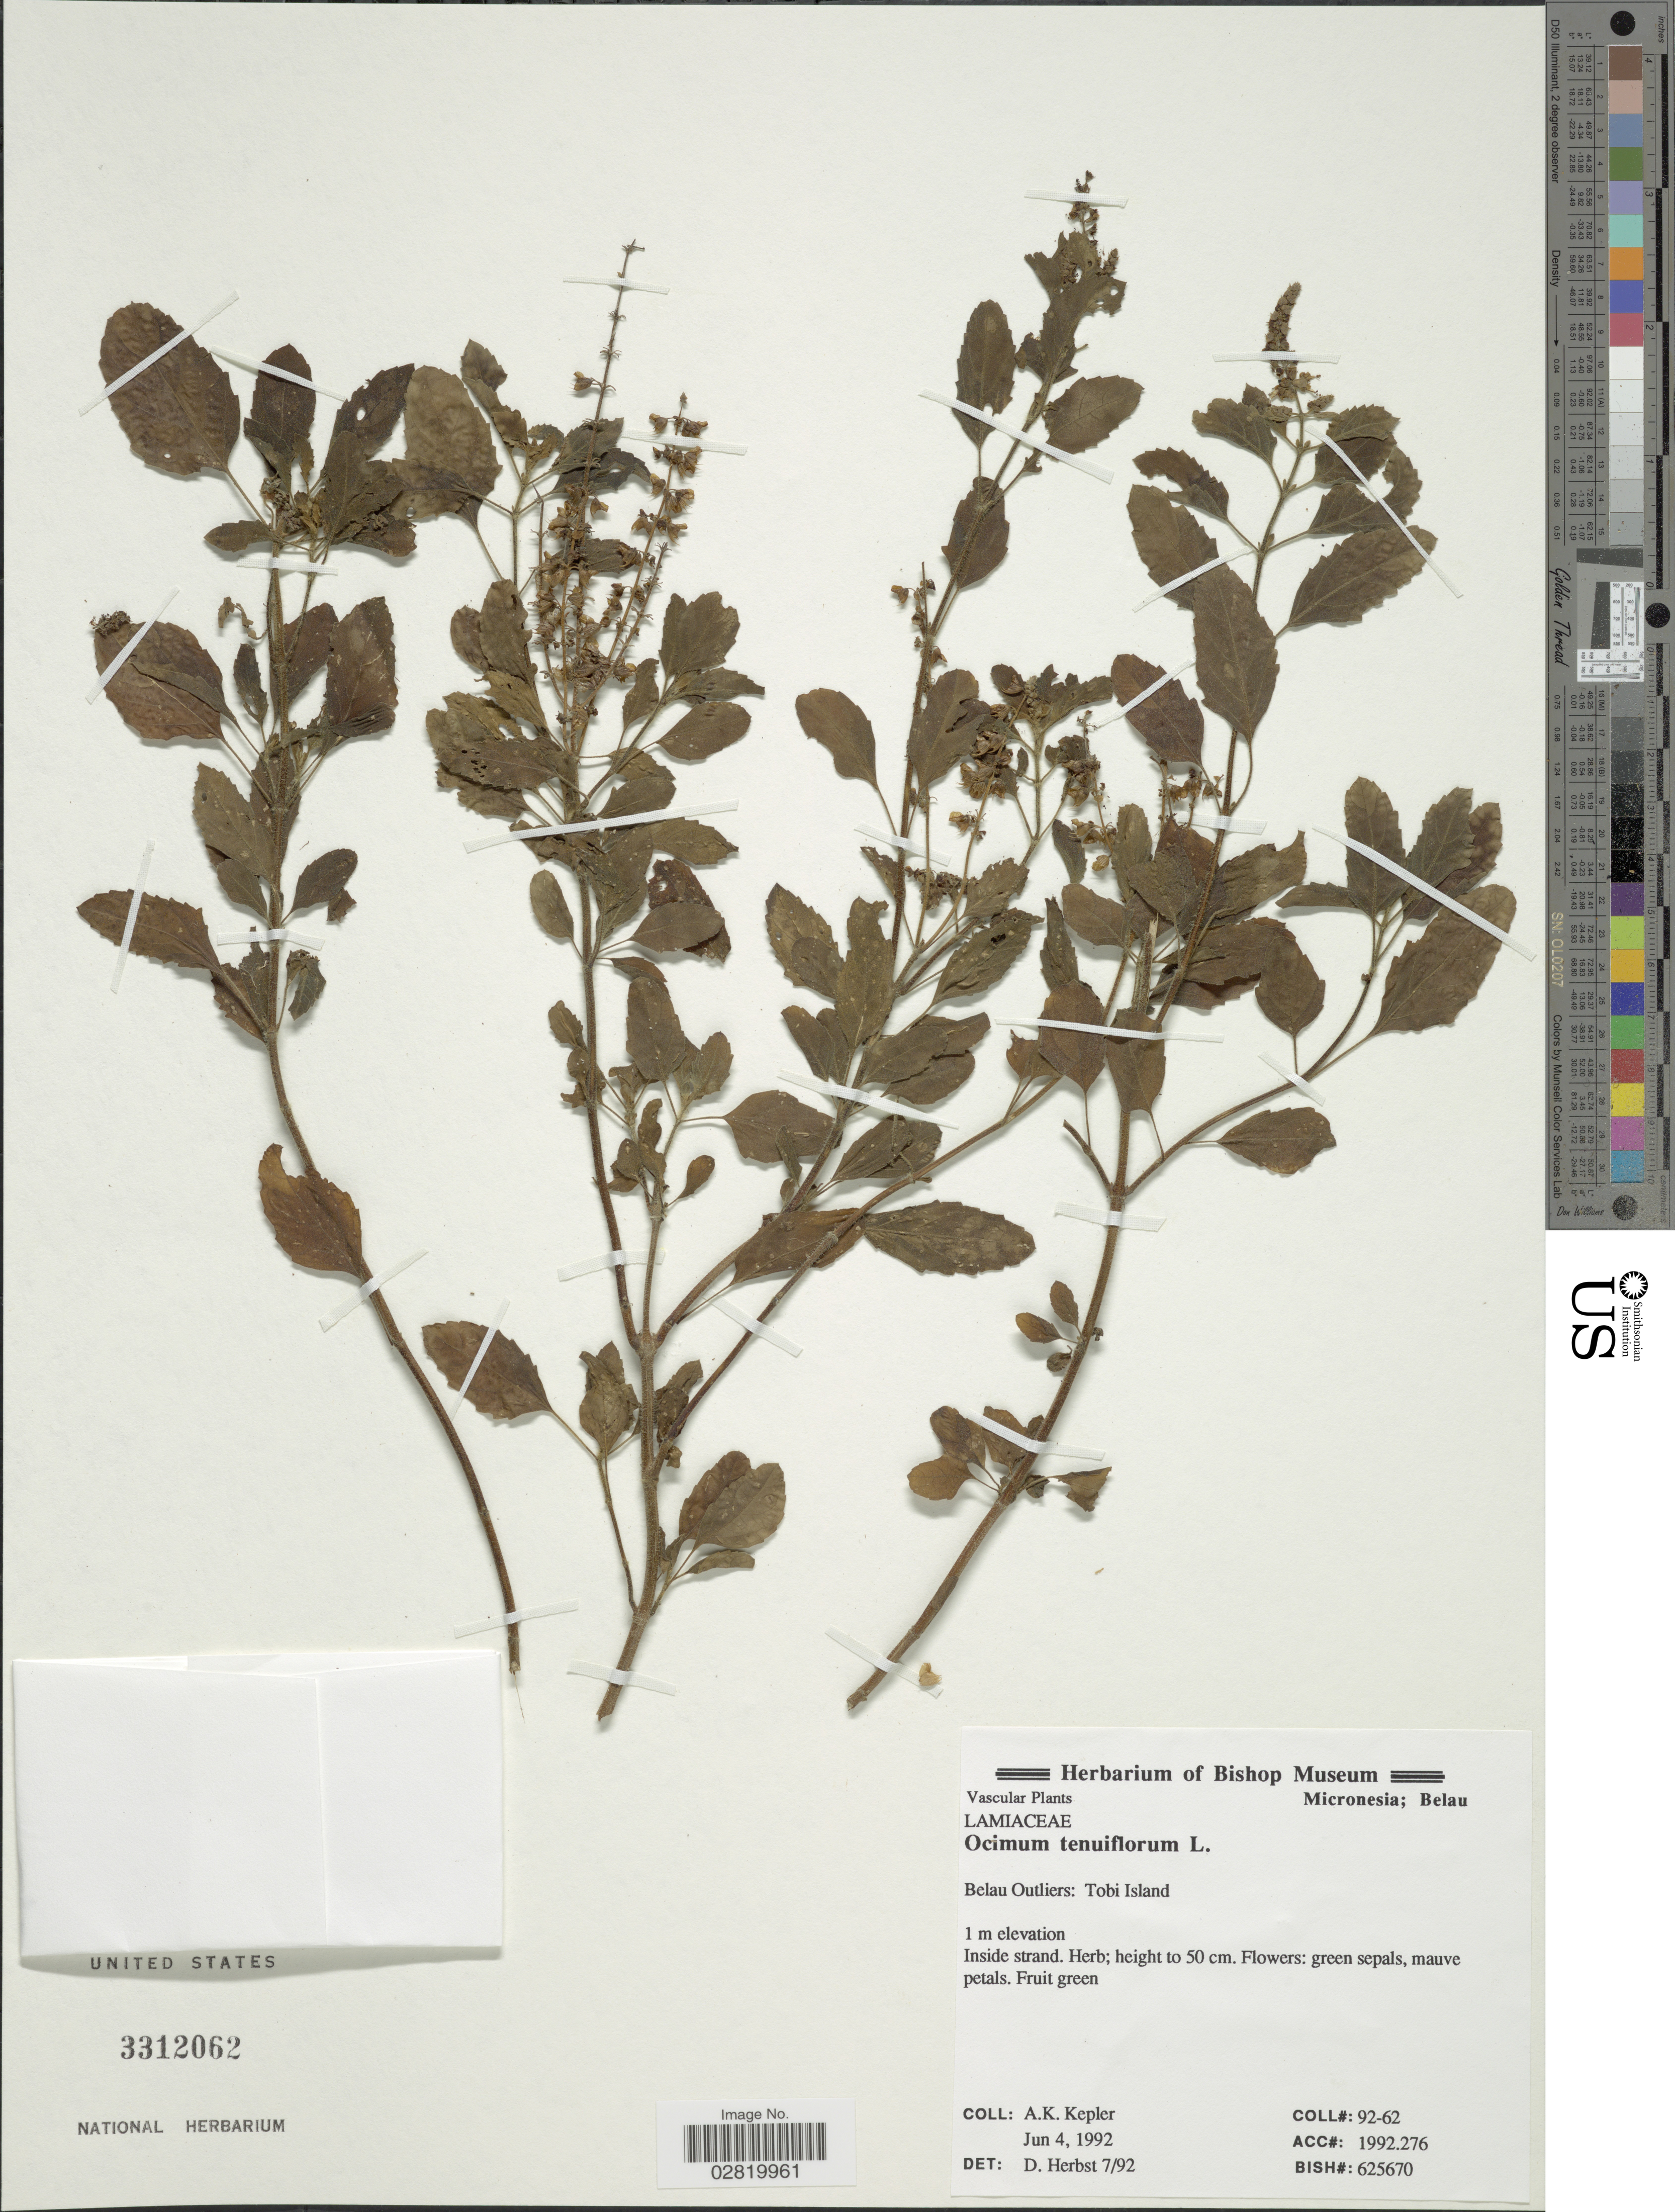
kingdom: Plantae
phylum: Tracheophyta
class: Magnoliopsida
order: Lamiales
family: Lamiaceae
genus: Ocimum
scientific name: Ocimum tenuiflorum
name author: L.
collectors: A. K. Kepler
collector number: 92-62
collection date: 1992-06-04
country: Palau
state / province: Belau Outliers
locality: Micronesia, Belau Outliers: Tobi Island.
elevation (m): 1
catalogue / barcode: US 3312062